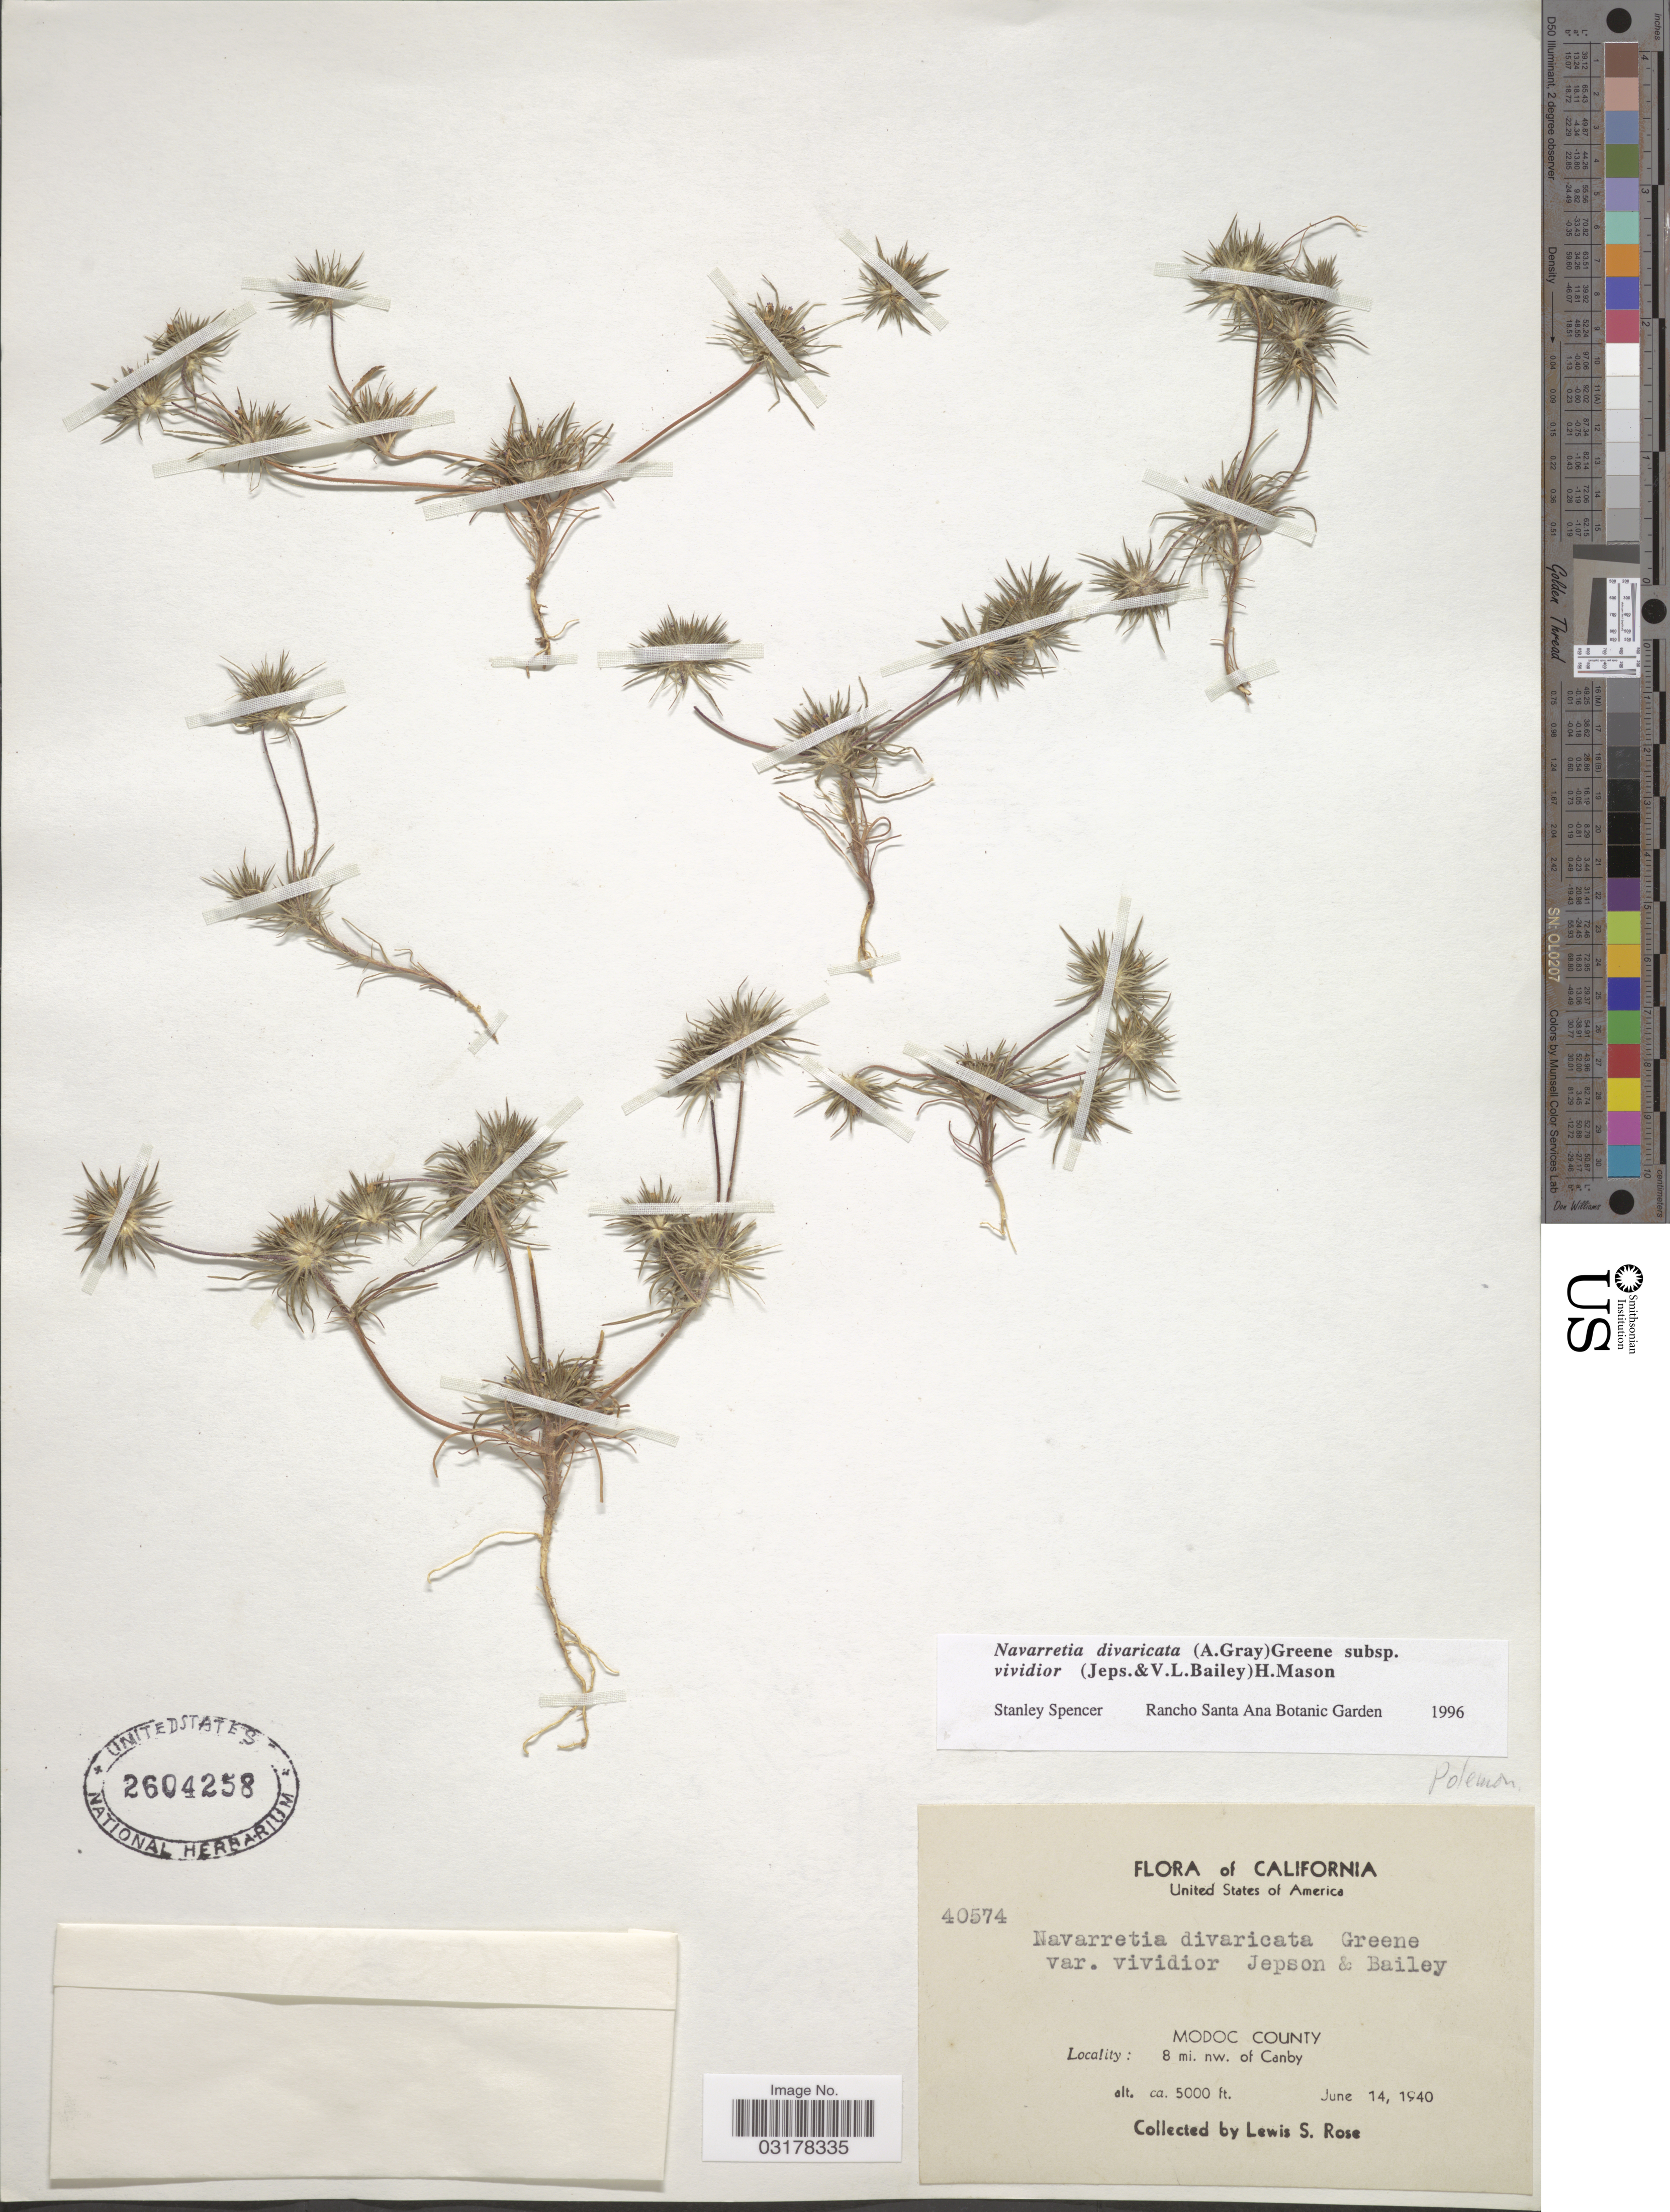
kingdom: Plantae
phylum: Tracheophyta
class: Magnoliopsida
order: Ericales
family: Polemoniaceae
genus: Navarretia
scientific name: Navarretia divaricata subsp. vividior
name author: (Jeps. & V. L. Bailey) H. Mason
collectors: L. S. Rose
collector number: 40574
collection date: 1940-06-14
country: United States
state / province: California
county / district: Modoc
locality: Modoc County. 8 mi. nw. of Canby.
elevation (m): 1524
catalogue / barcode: US 2604258